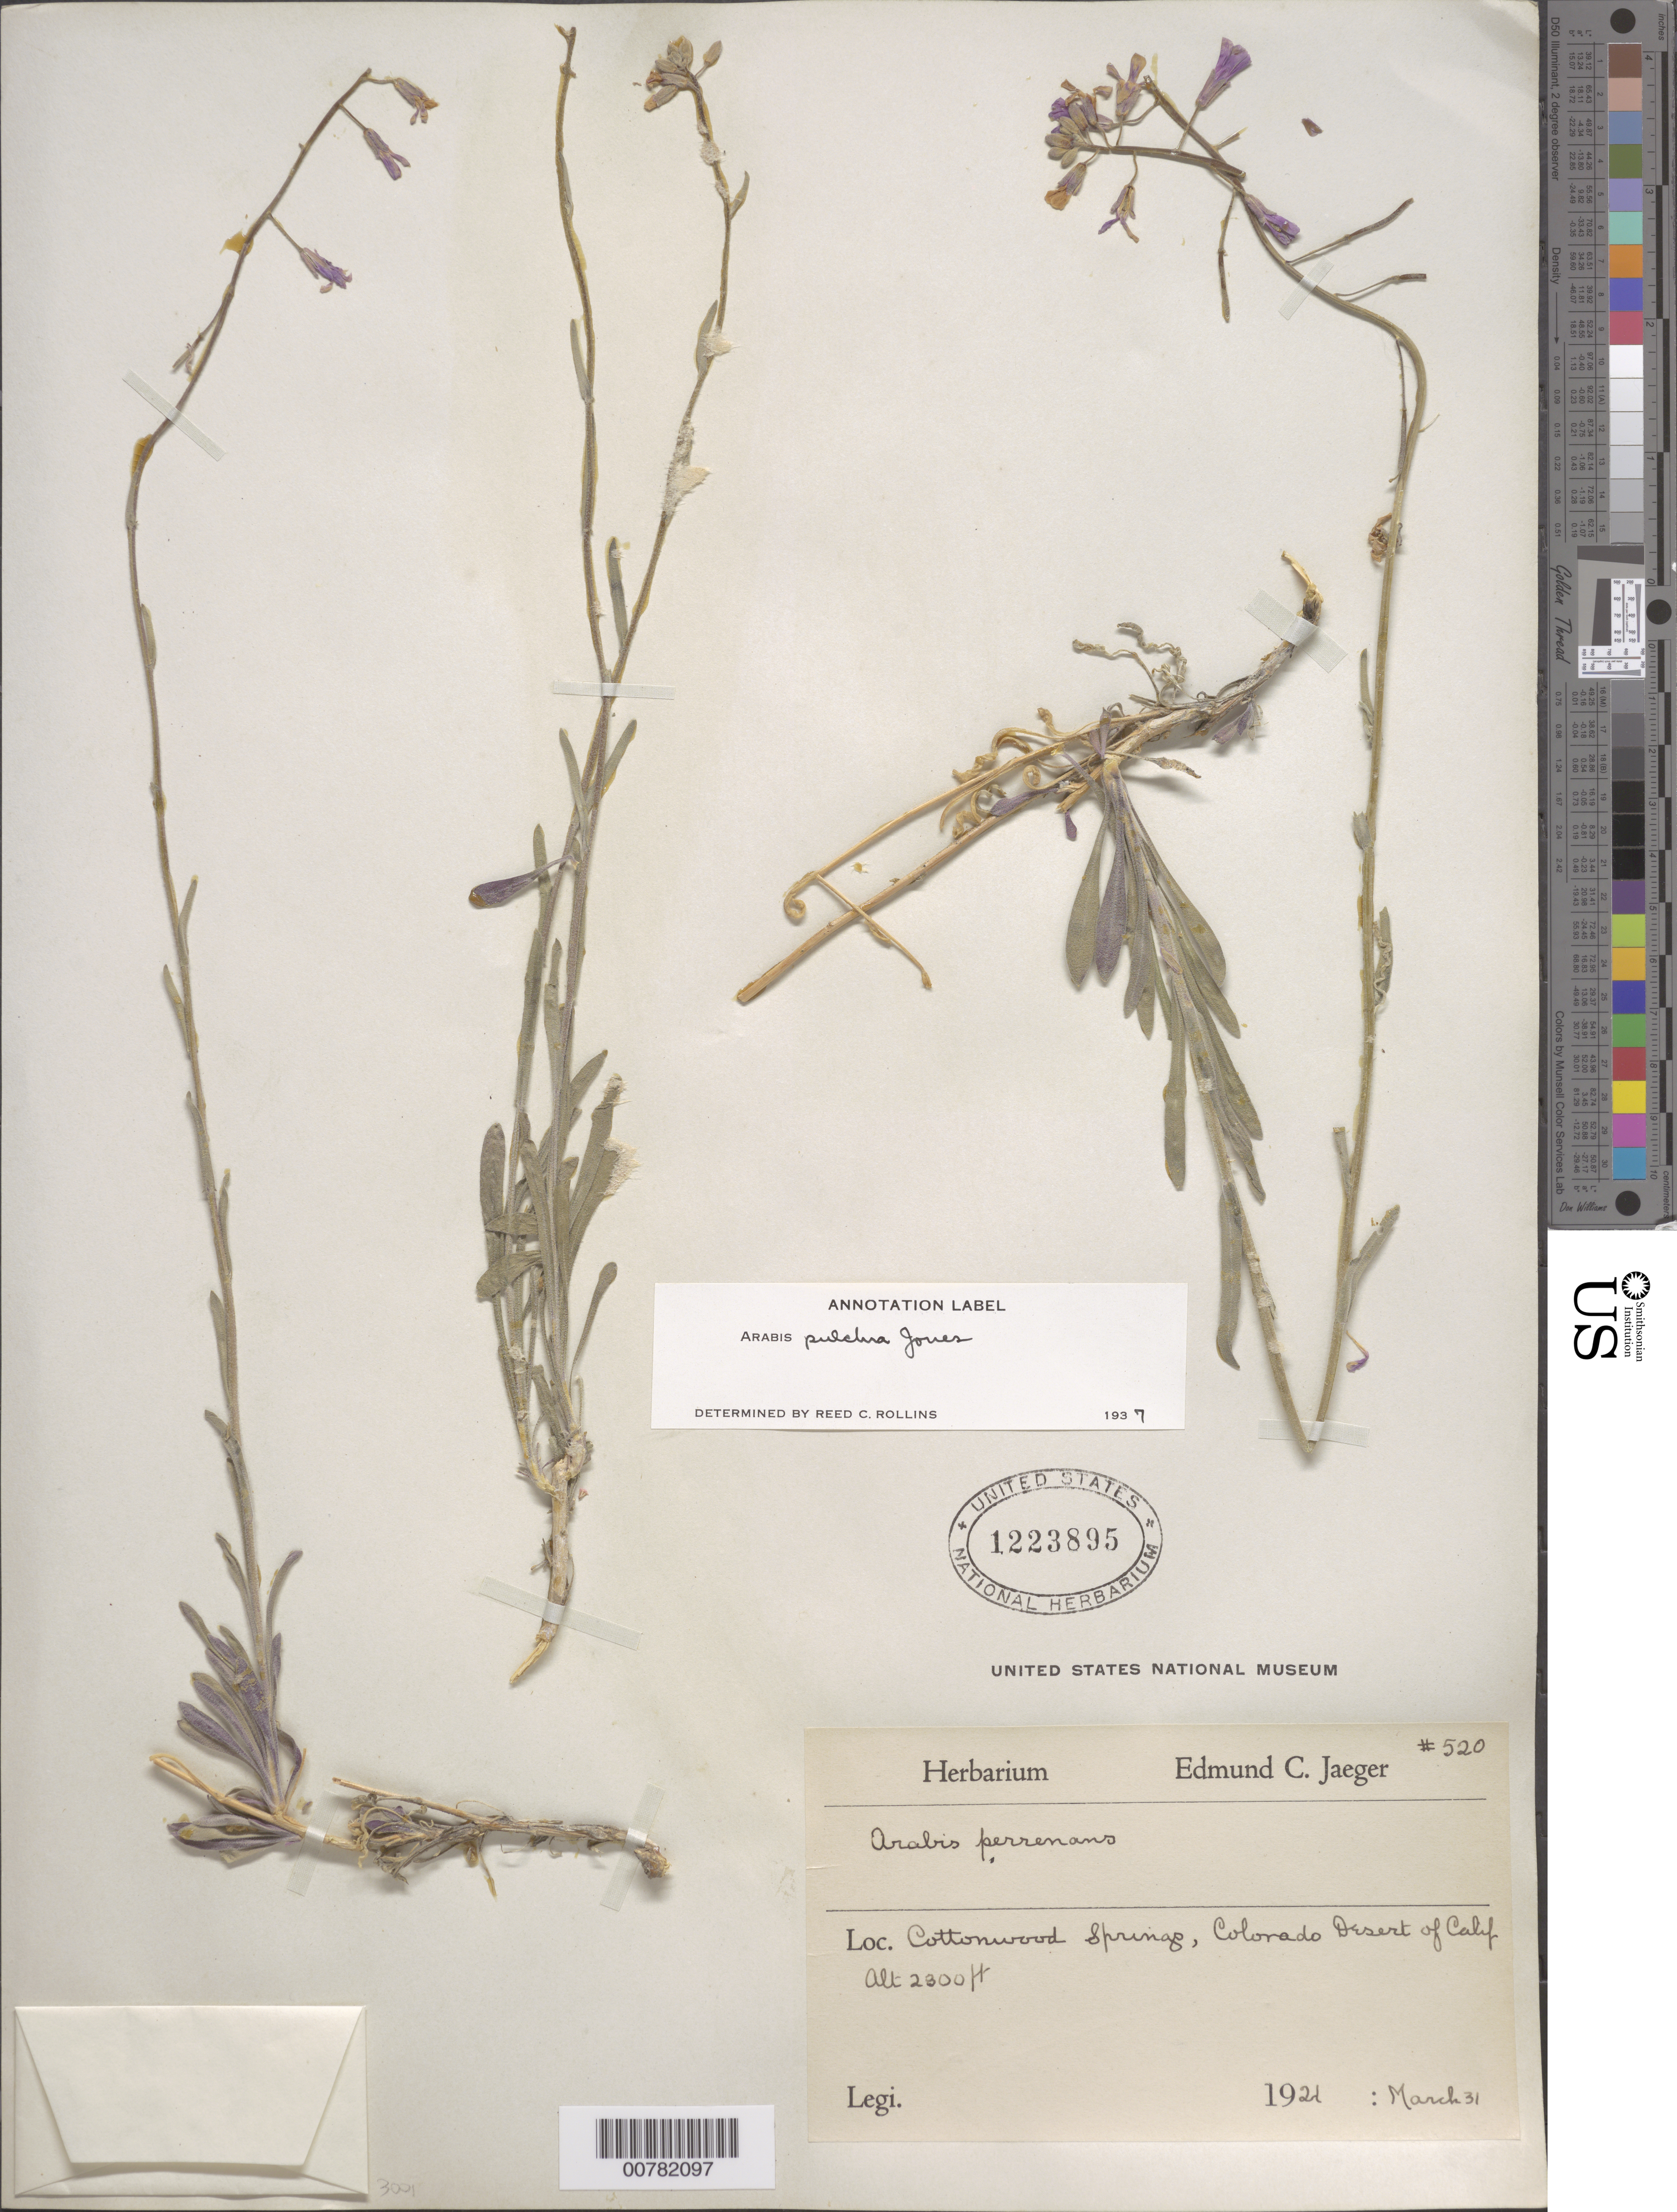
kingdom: Plantae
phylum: Tracheophyta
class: Magnoliopsida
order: Brassicales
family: Brassicaceae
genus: Arabis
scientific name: Arabis pulchra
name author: M.E. Jones ex S. Watson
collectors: ex herb. E.C. Jaeger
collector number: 520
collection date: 1921-03-31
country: United States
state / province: California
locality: Cottonwood Springs, Colorado Desert of Calif.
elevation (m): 701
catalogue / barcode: US 1223895